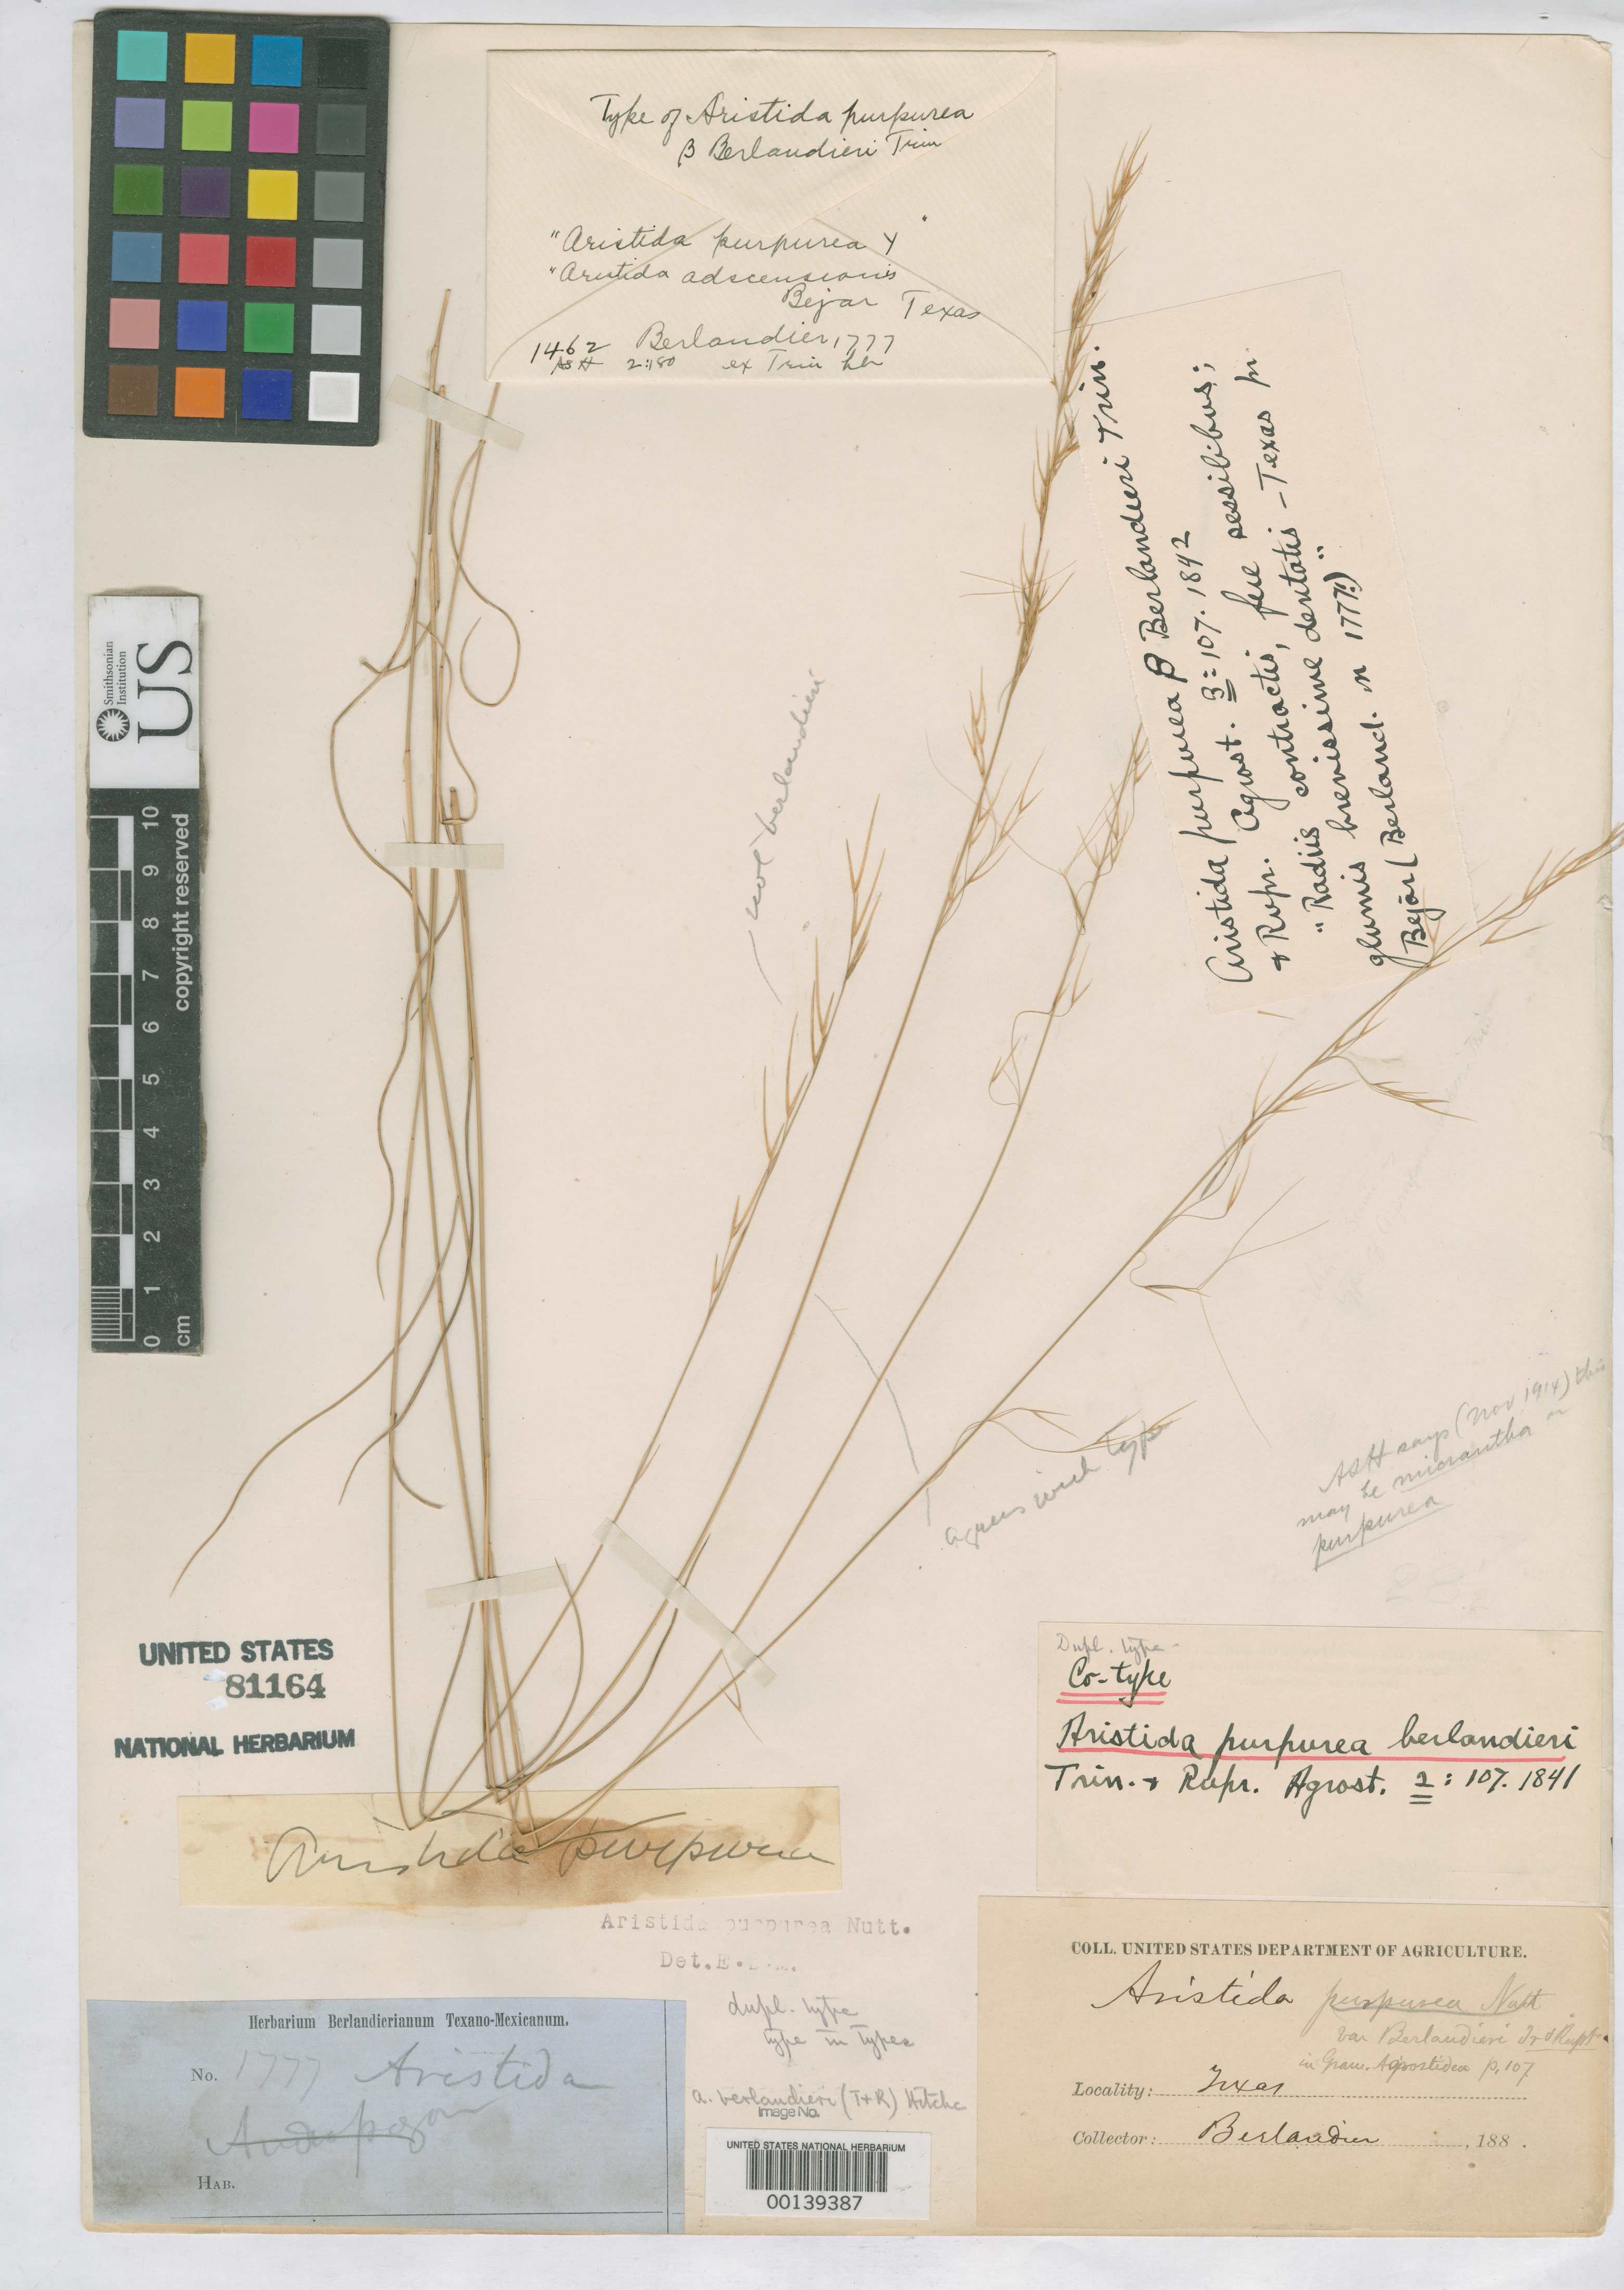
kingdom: Plantae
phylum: Tracheophyta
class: Liliopsida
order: Poales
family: Poaceae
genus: Aristida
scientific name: Aristida purpurea var. berlandieri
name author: Trin. & Rupr.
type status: Isotype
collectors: J. L. Berlandier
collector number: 1777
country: United States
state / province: Texas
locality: Near Bejar.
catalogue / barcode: US 81164